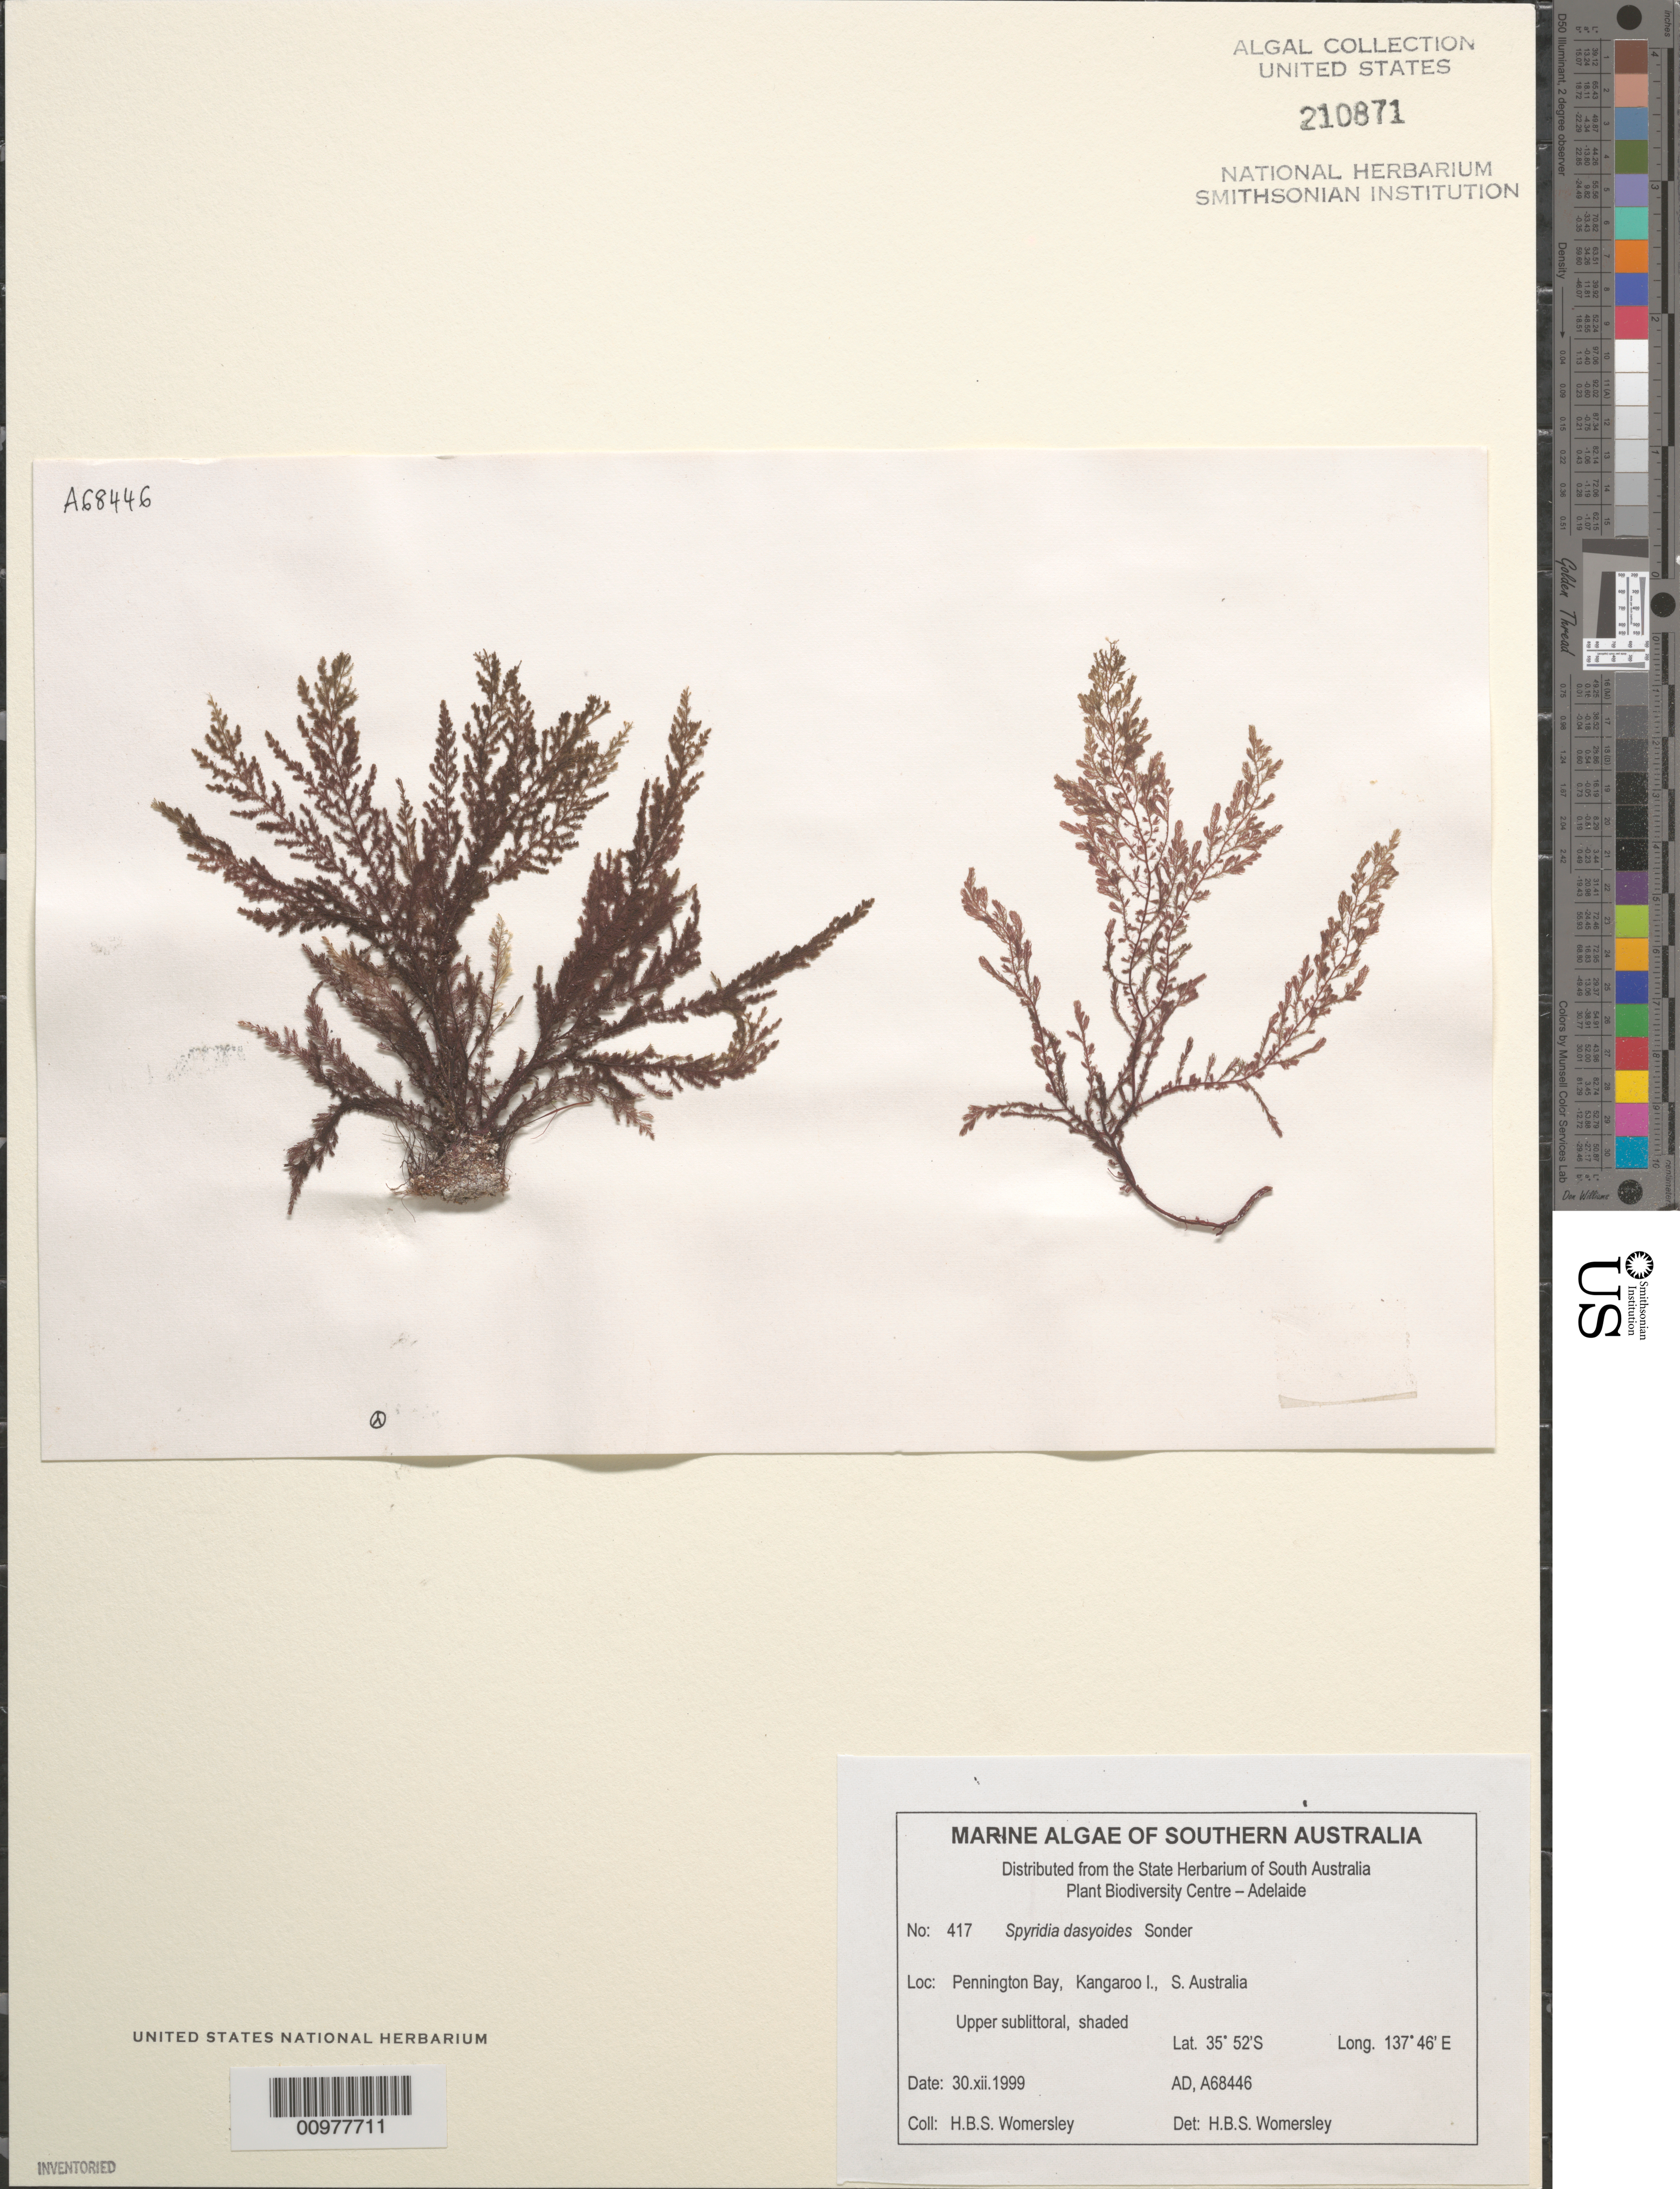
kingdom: Plantae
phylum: Rhodophyta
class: Florideophyceae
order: Ceramiales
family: Spyridiaceae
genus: Spyridia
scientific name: Spyridia dasyoides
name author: O.G. Sond.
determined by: Womersley, H. B. S.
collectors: H. B. S. Womersley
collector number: AD A68446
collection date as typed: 30 Dec 1999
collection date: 1999-12-30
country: Australia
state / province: South Australia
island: Kangaroo Island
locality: Pennington Bay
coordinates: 35 52'S, 137 46'E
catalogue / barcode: US 210871